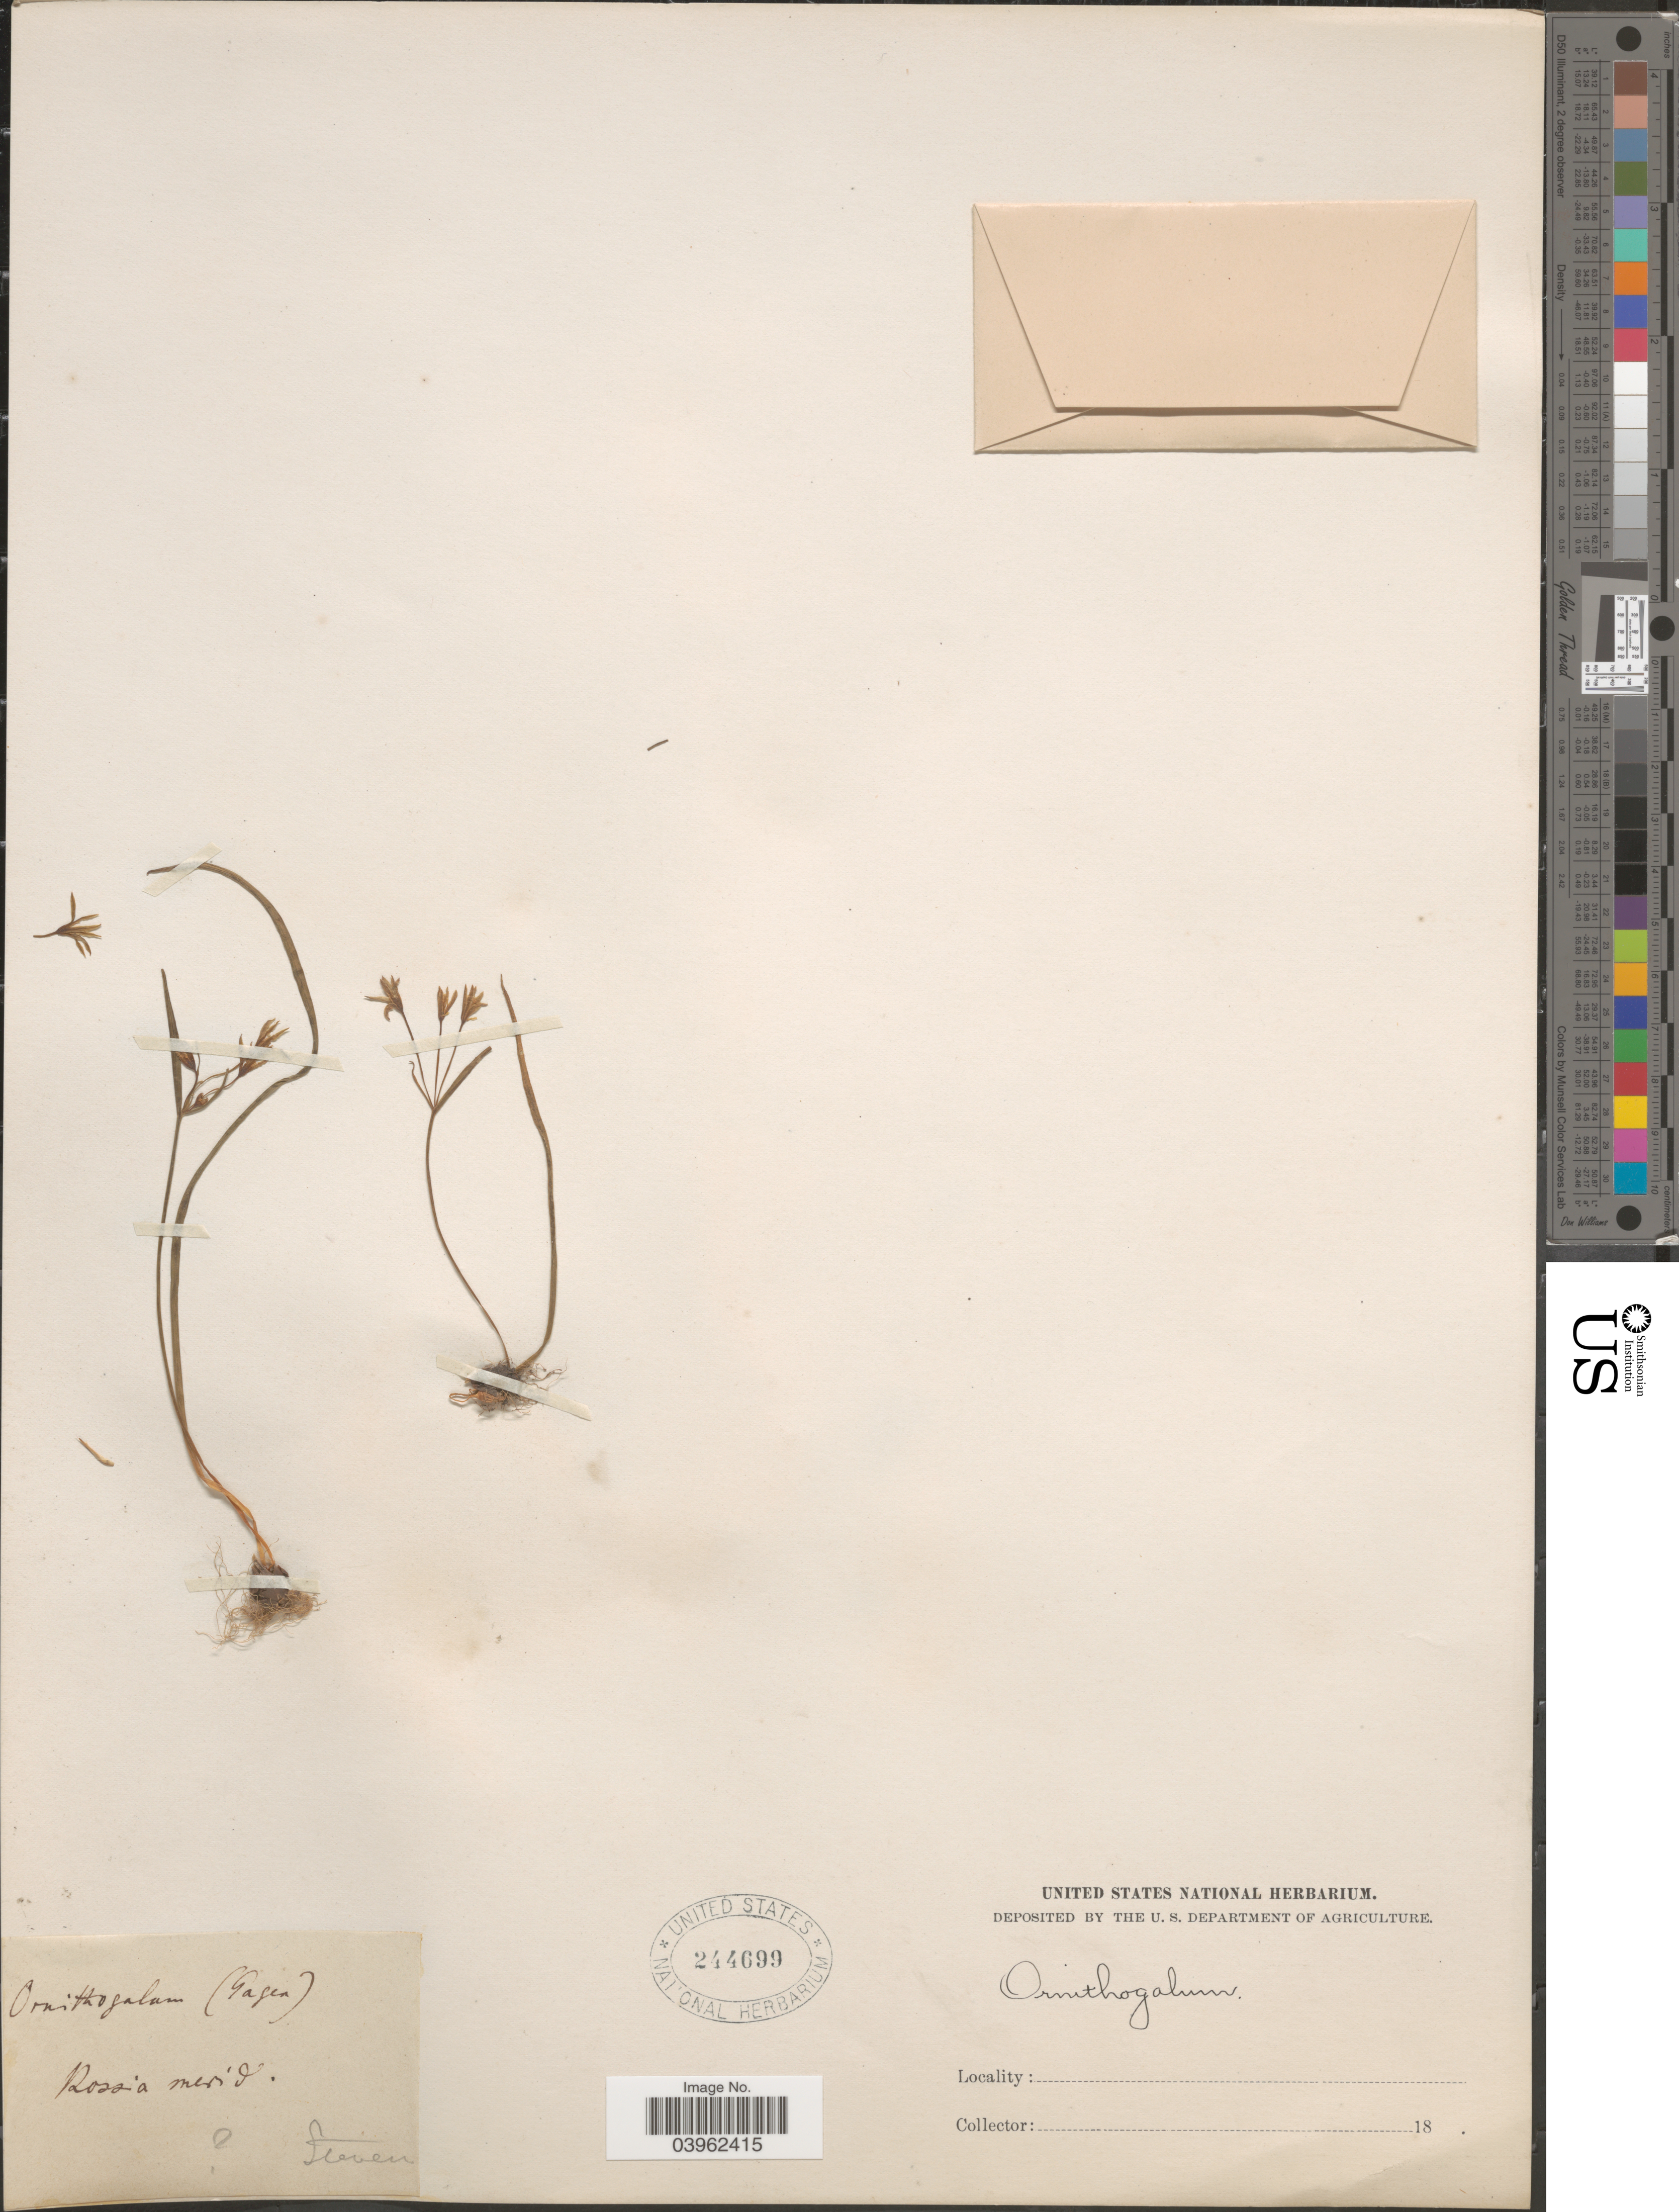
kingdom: Plantae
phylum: Tracheophyta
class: Liliopsida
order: Asparagales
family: Asparagaceae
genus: Ornithogalum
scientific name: Ornithogalum sp.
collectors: -- Steven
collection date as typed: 18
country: Russian Federation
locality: Rossia merid.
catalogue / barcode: US 244699